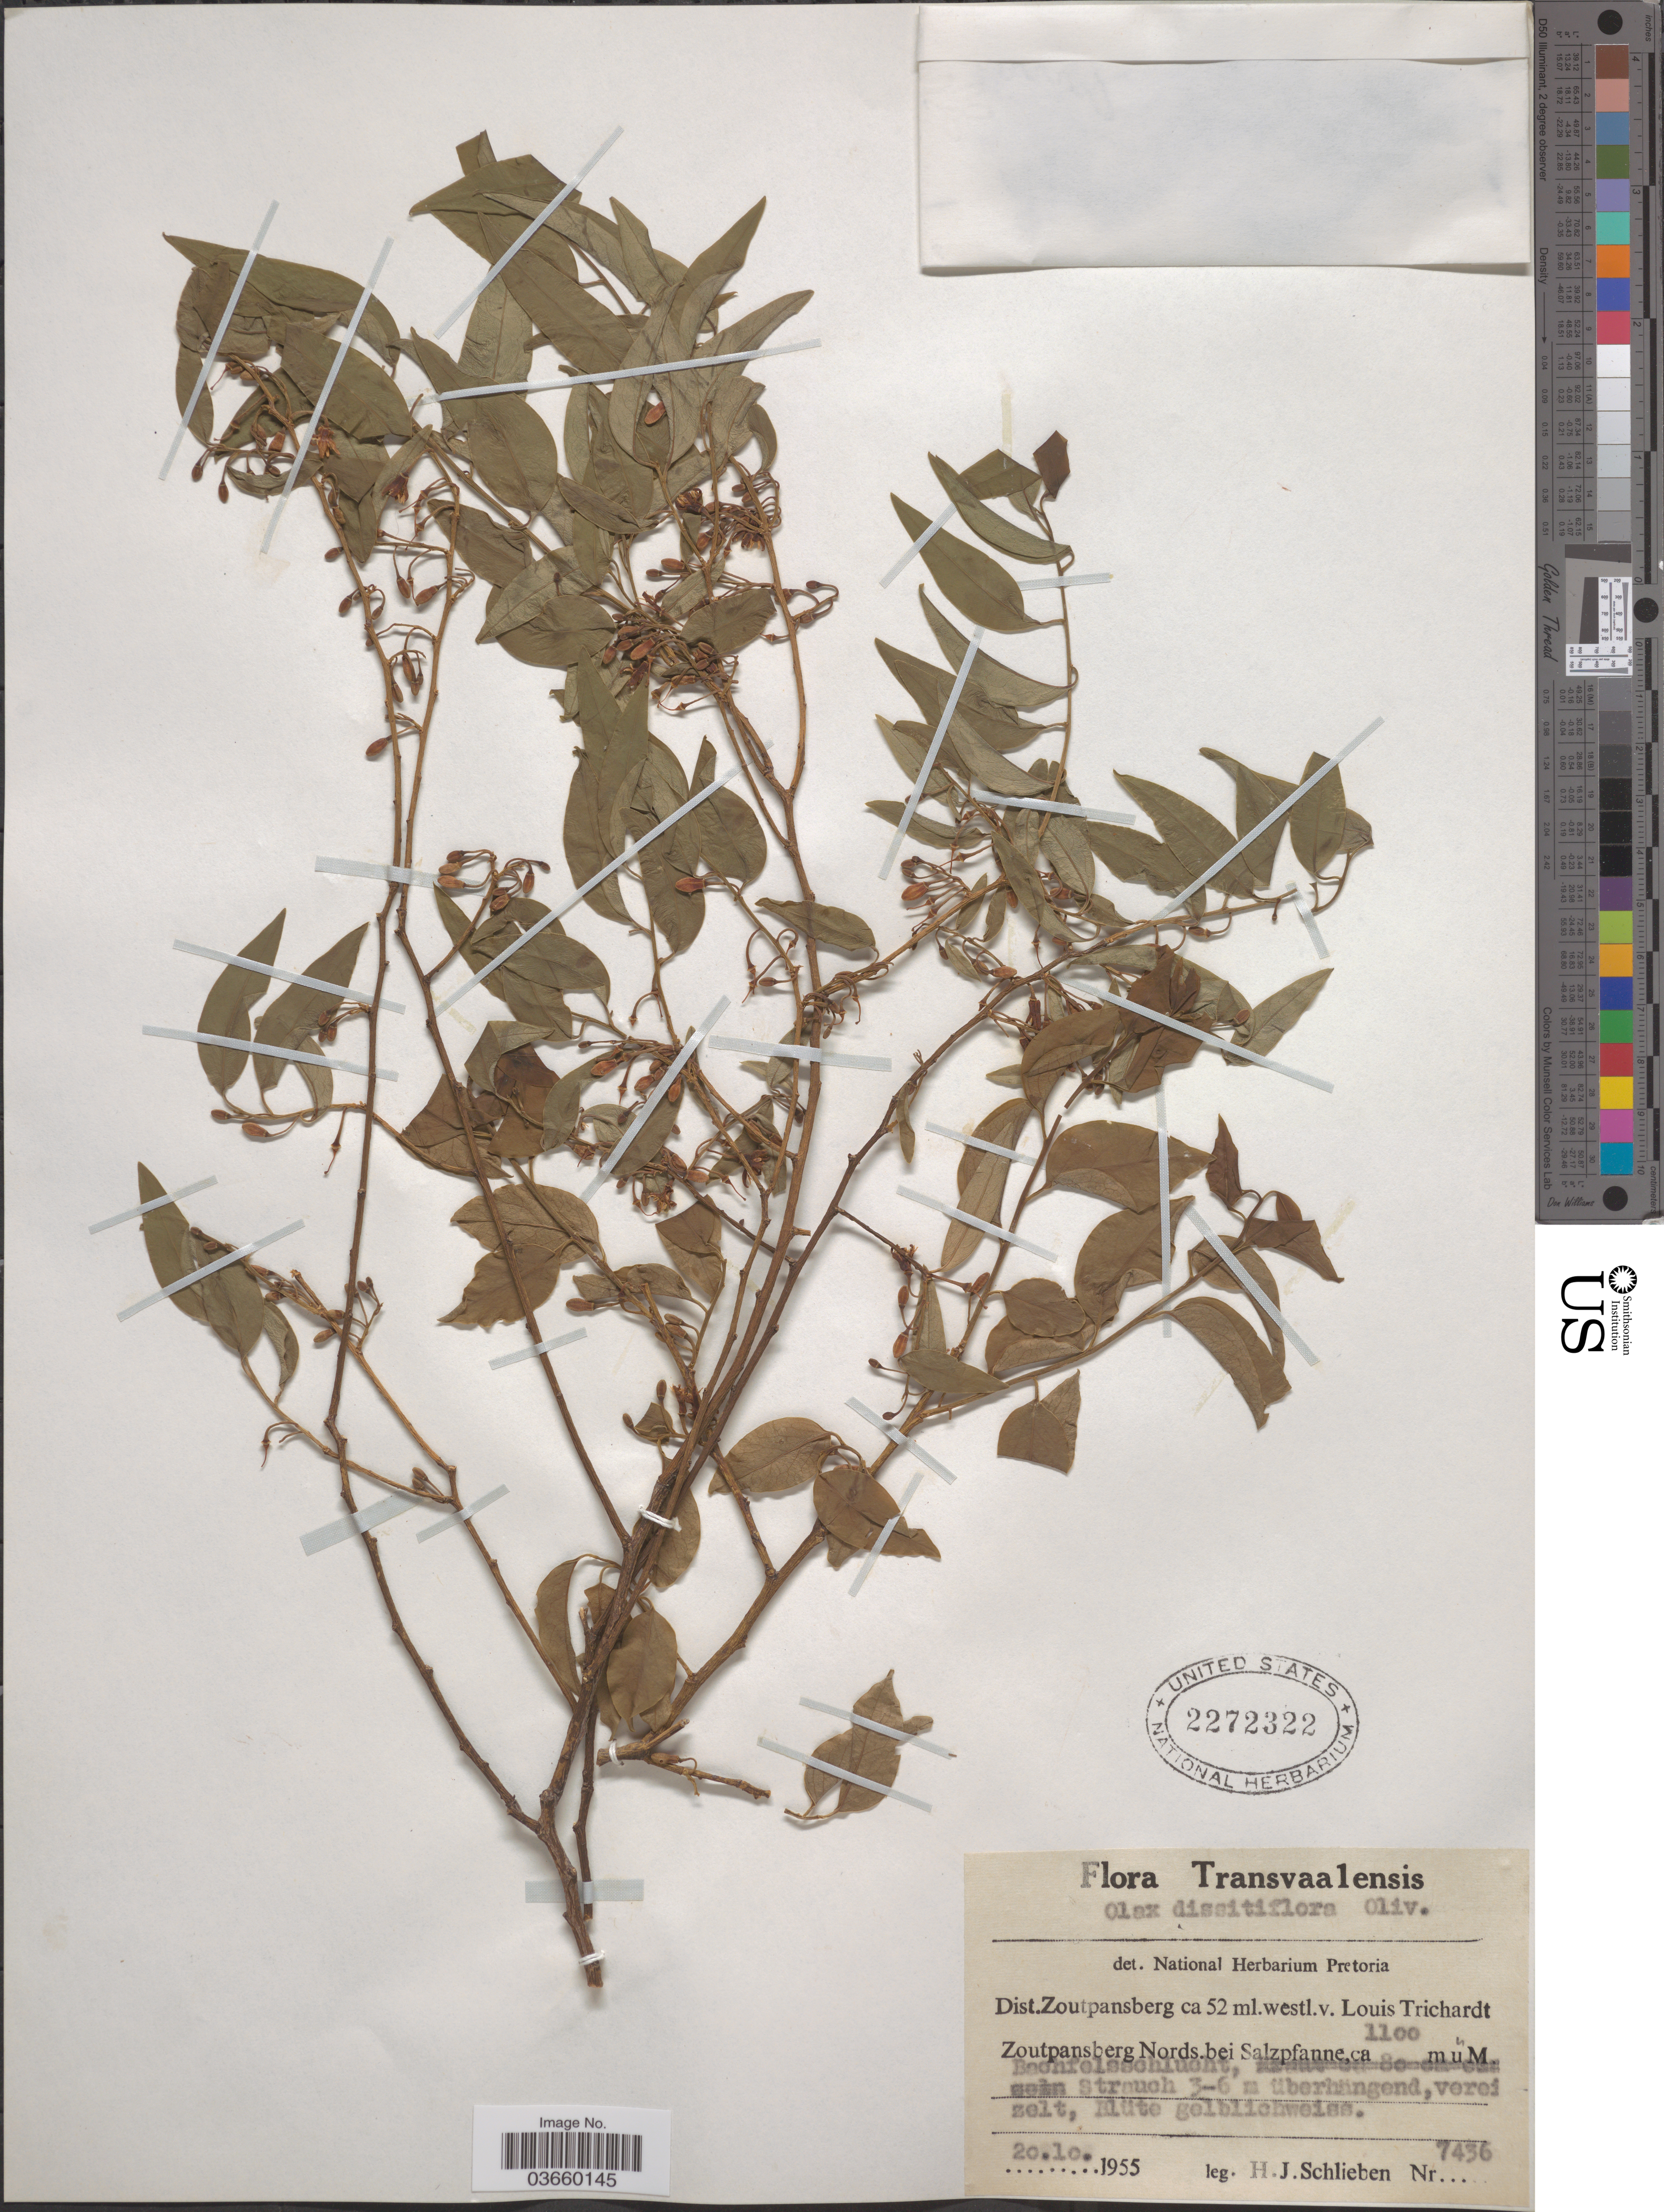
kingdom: Plantae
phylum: Tracheophyta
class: Magnoliopsida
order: Santalales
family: Olacaceae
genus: Olax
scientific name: Olax dissitiflora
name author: Oliv.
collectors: H. J. Schlieben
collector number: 7436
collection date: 1955-10-20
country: South Africa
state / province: Limpopo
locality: Transvaalensis. Dist. Zoutpansberg ca 52 ml. wëstl. v. Louis Trichardt Zoutpansberg Nords. bei Salzpfanne.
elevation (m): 1100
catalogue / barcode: US 2272322